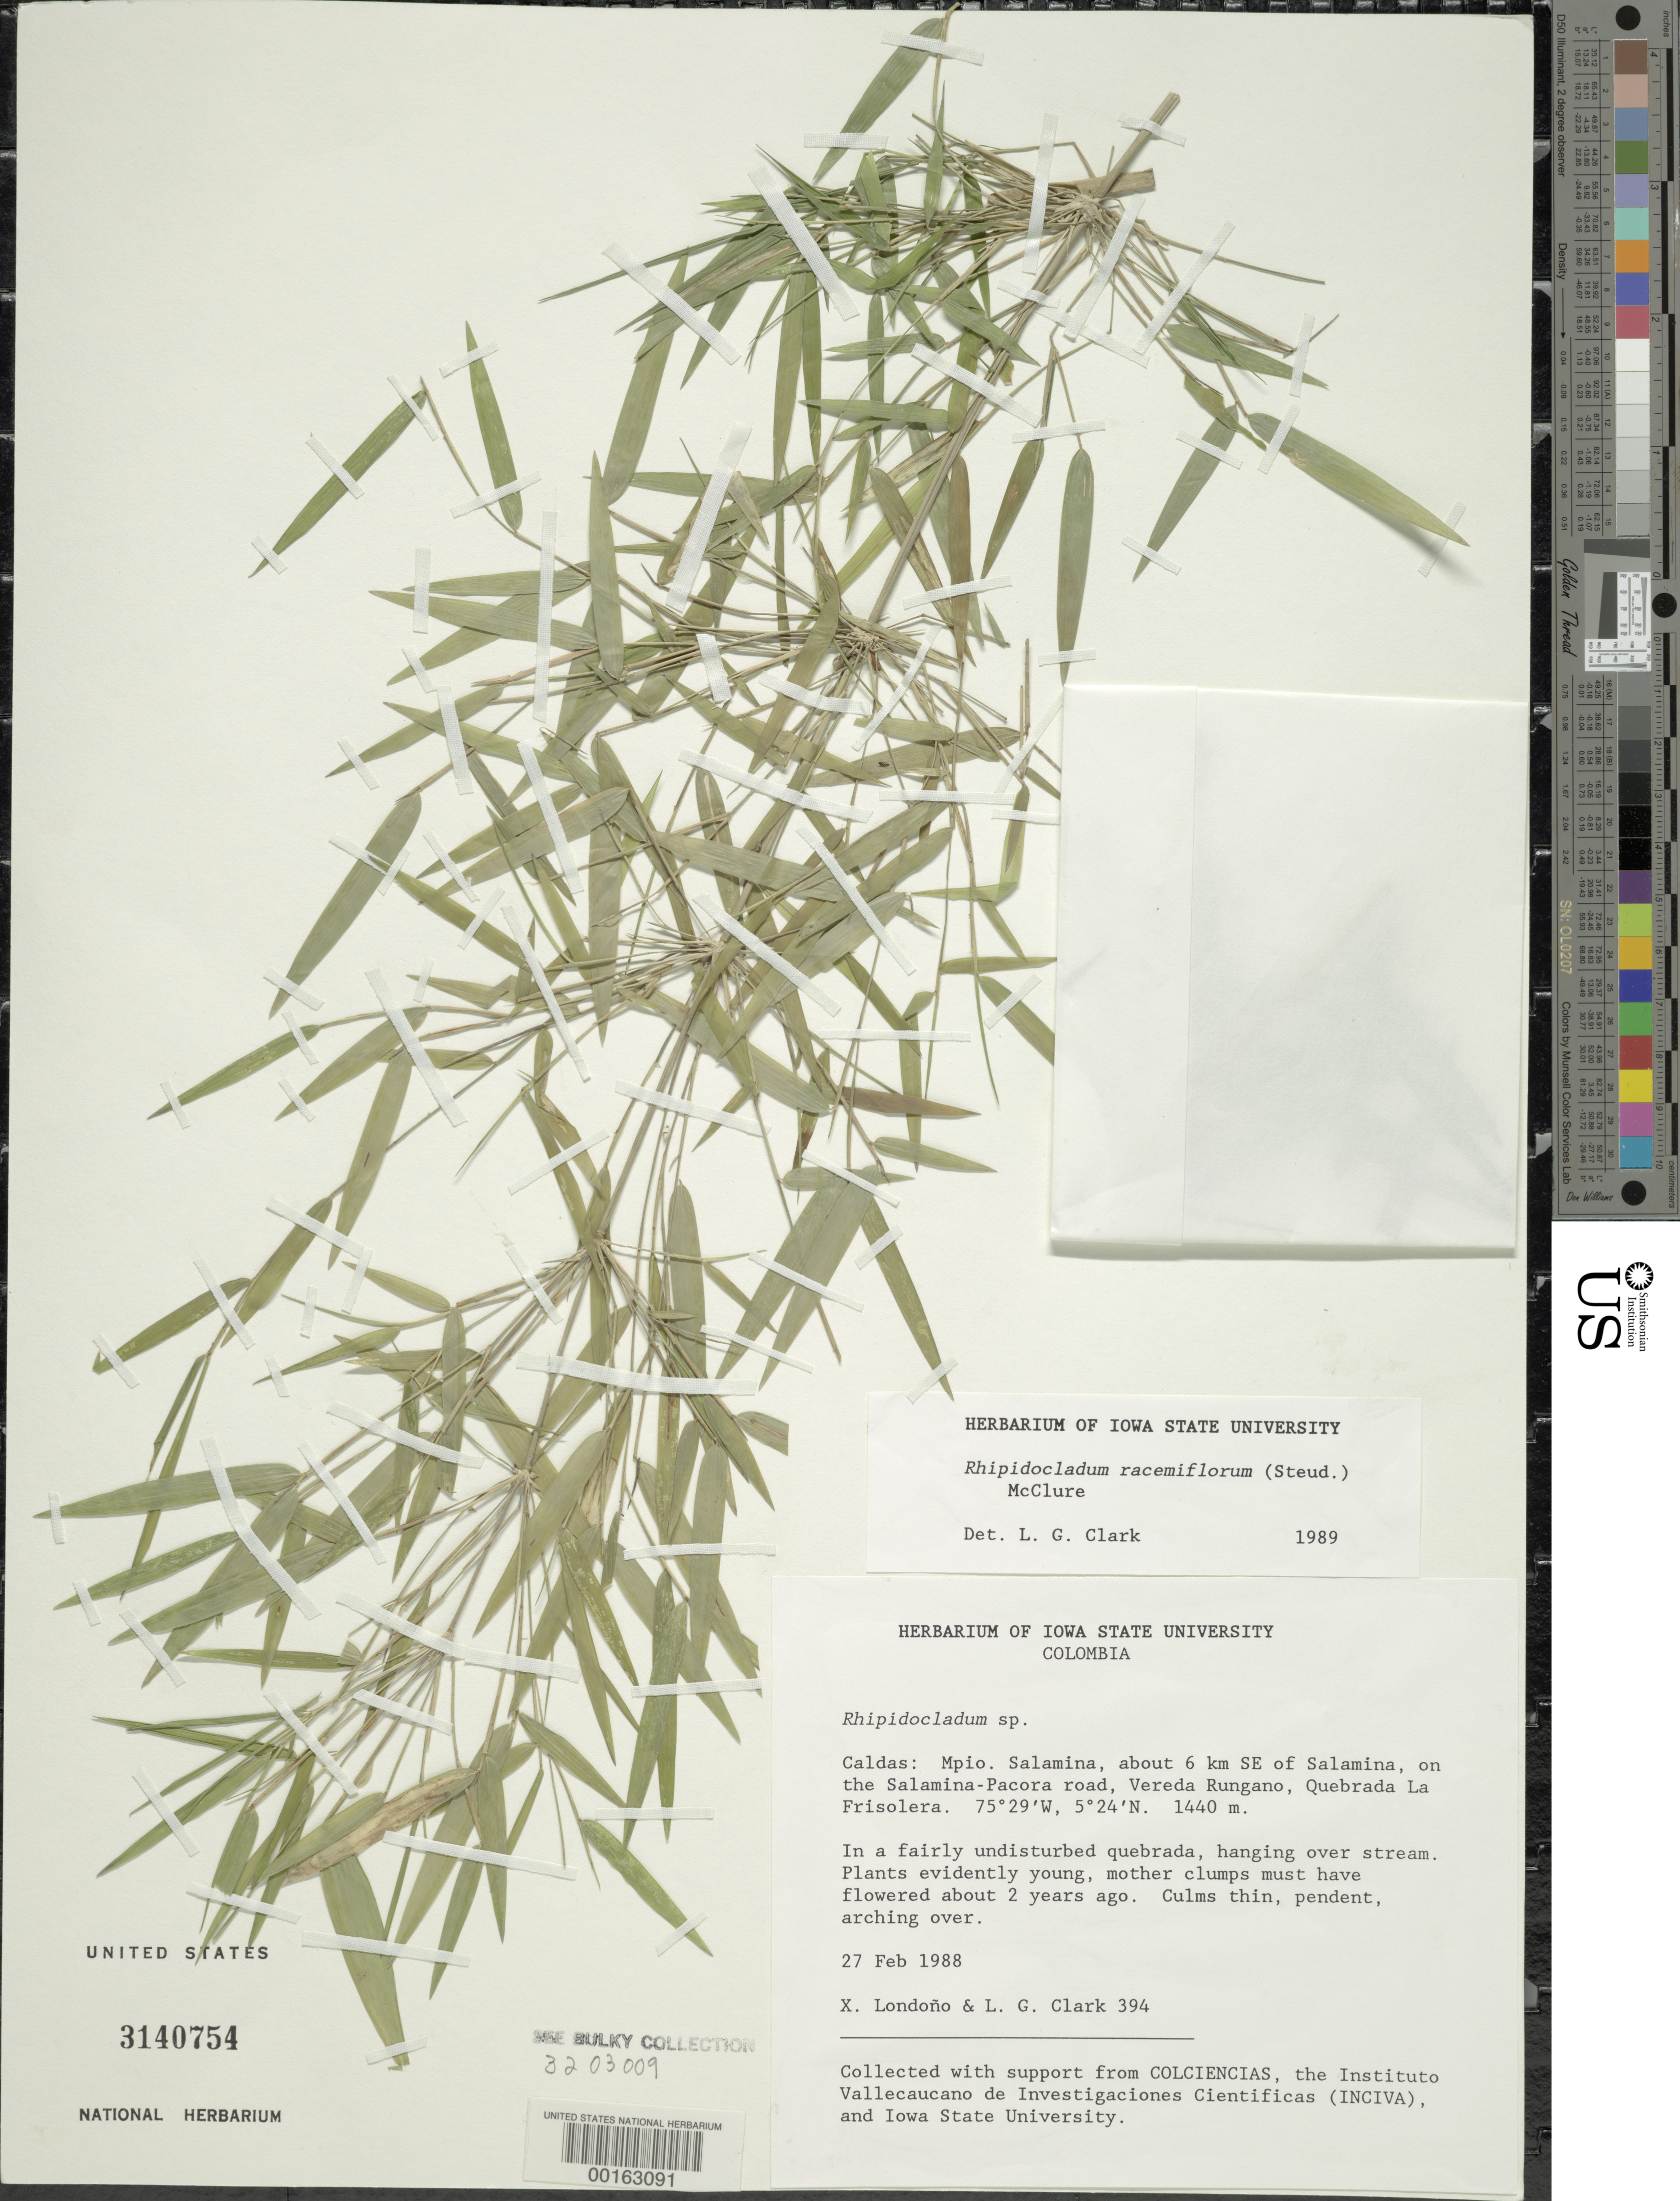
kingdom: Plantae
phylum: Tracheophyta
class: Liliopsida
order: Poales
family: Poaceae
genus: Rhipidocladum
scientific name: Rhipidocladum racemiflorum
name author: (Steud.) McClure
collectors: X. Londoño & L. G. Clark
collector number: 394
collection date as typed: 27 Feb 1988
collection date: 1988-02-27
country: Colombia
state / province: Caldas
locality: SalaMina, about 6 km SE of SalaMina, on the SalaMina-Pacora Road, Vereda Rungano, Quebrada la Frisolera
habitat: In a fairly undisturbed quebrada, hanging over stream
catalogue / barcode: US 3140754